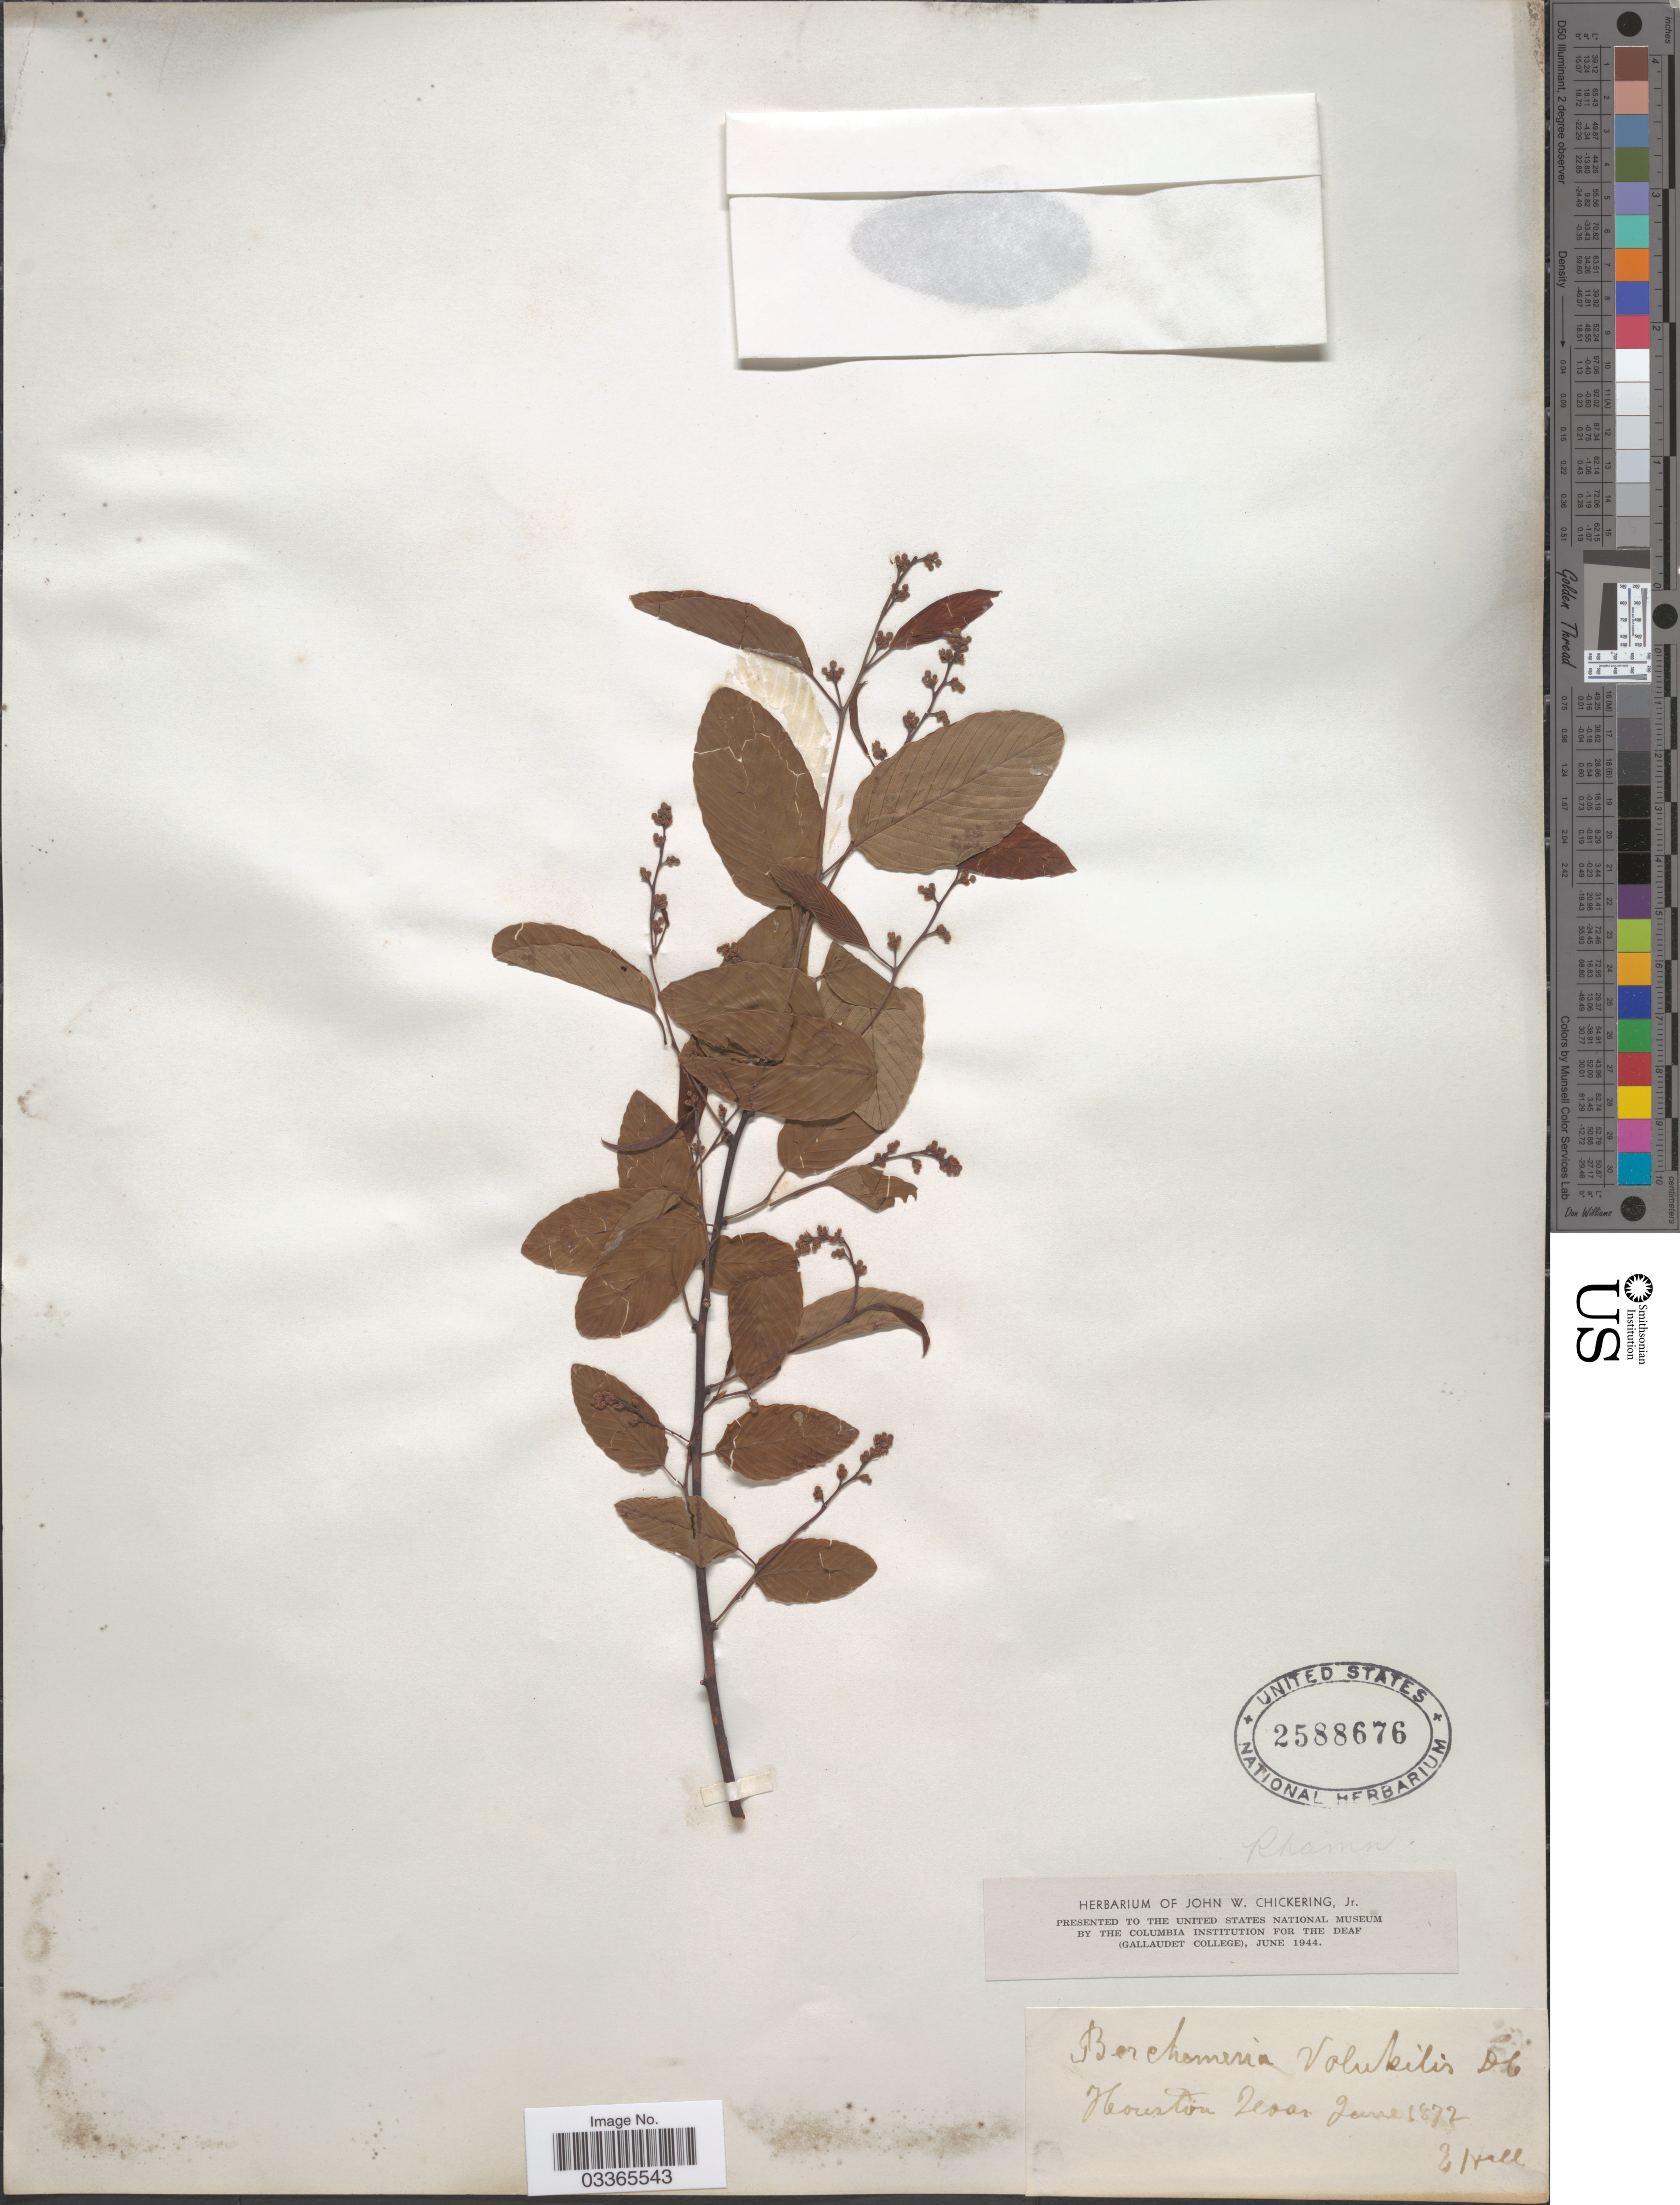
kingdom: Plantae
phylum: Tracheophyta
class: Magnoliopsida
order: Rosales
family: Rhamnaceae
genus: Berchemia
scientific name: Berchemia scandens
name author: (Hill) K. Koch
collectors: E. Hall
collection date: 1872-06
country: United States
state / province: Texas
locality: Houston.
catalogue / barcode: US 2588676